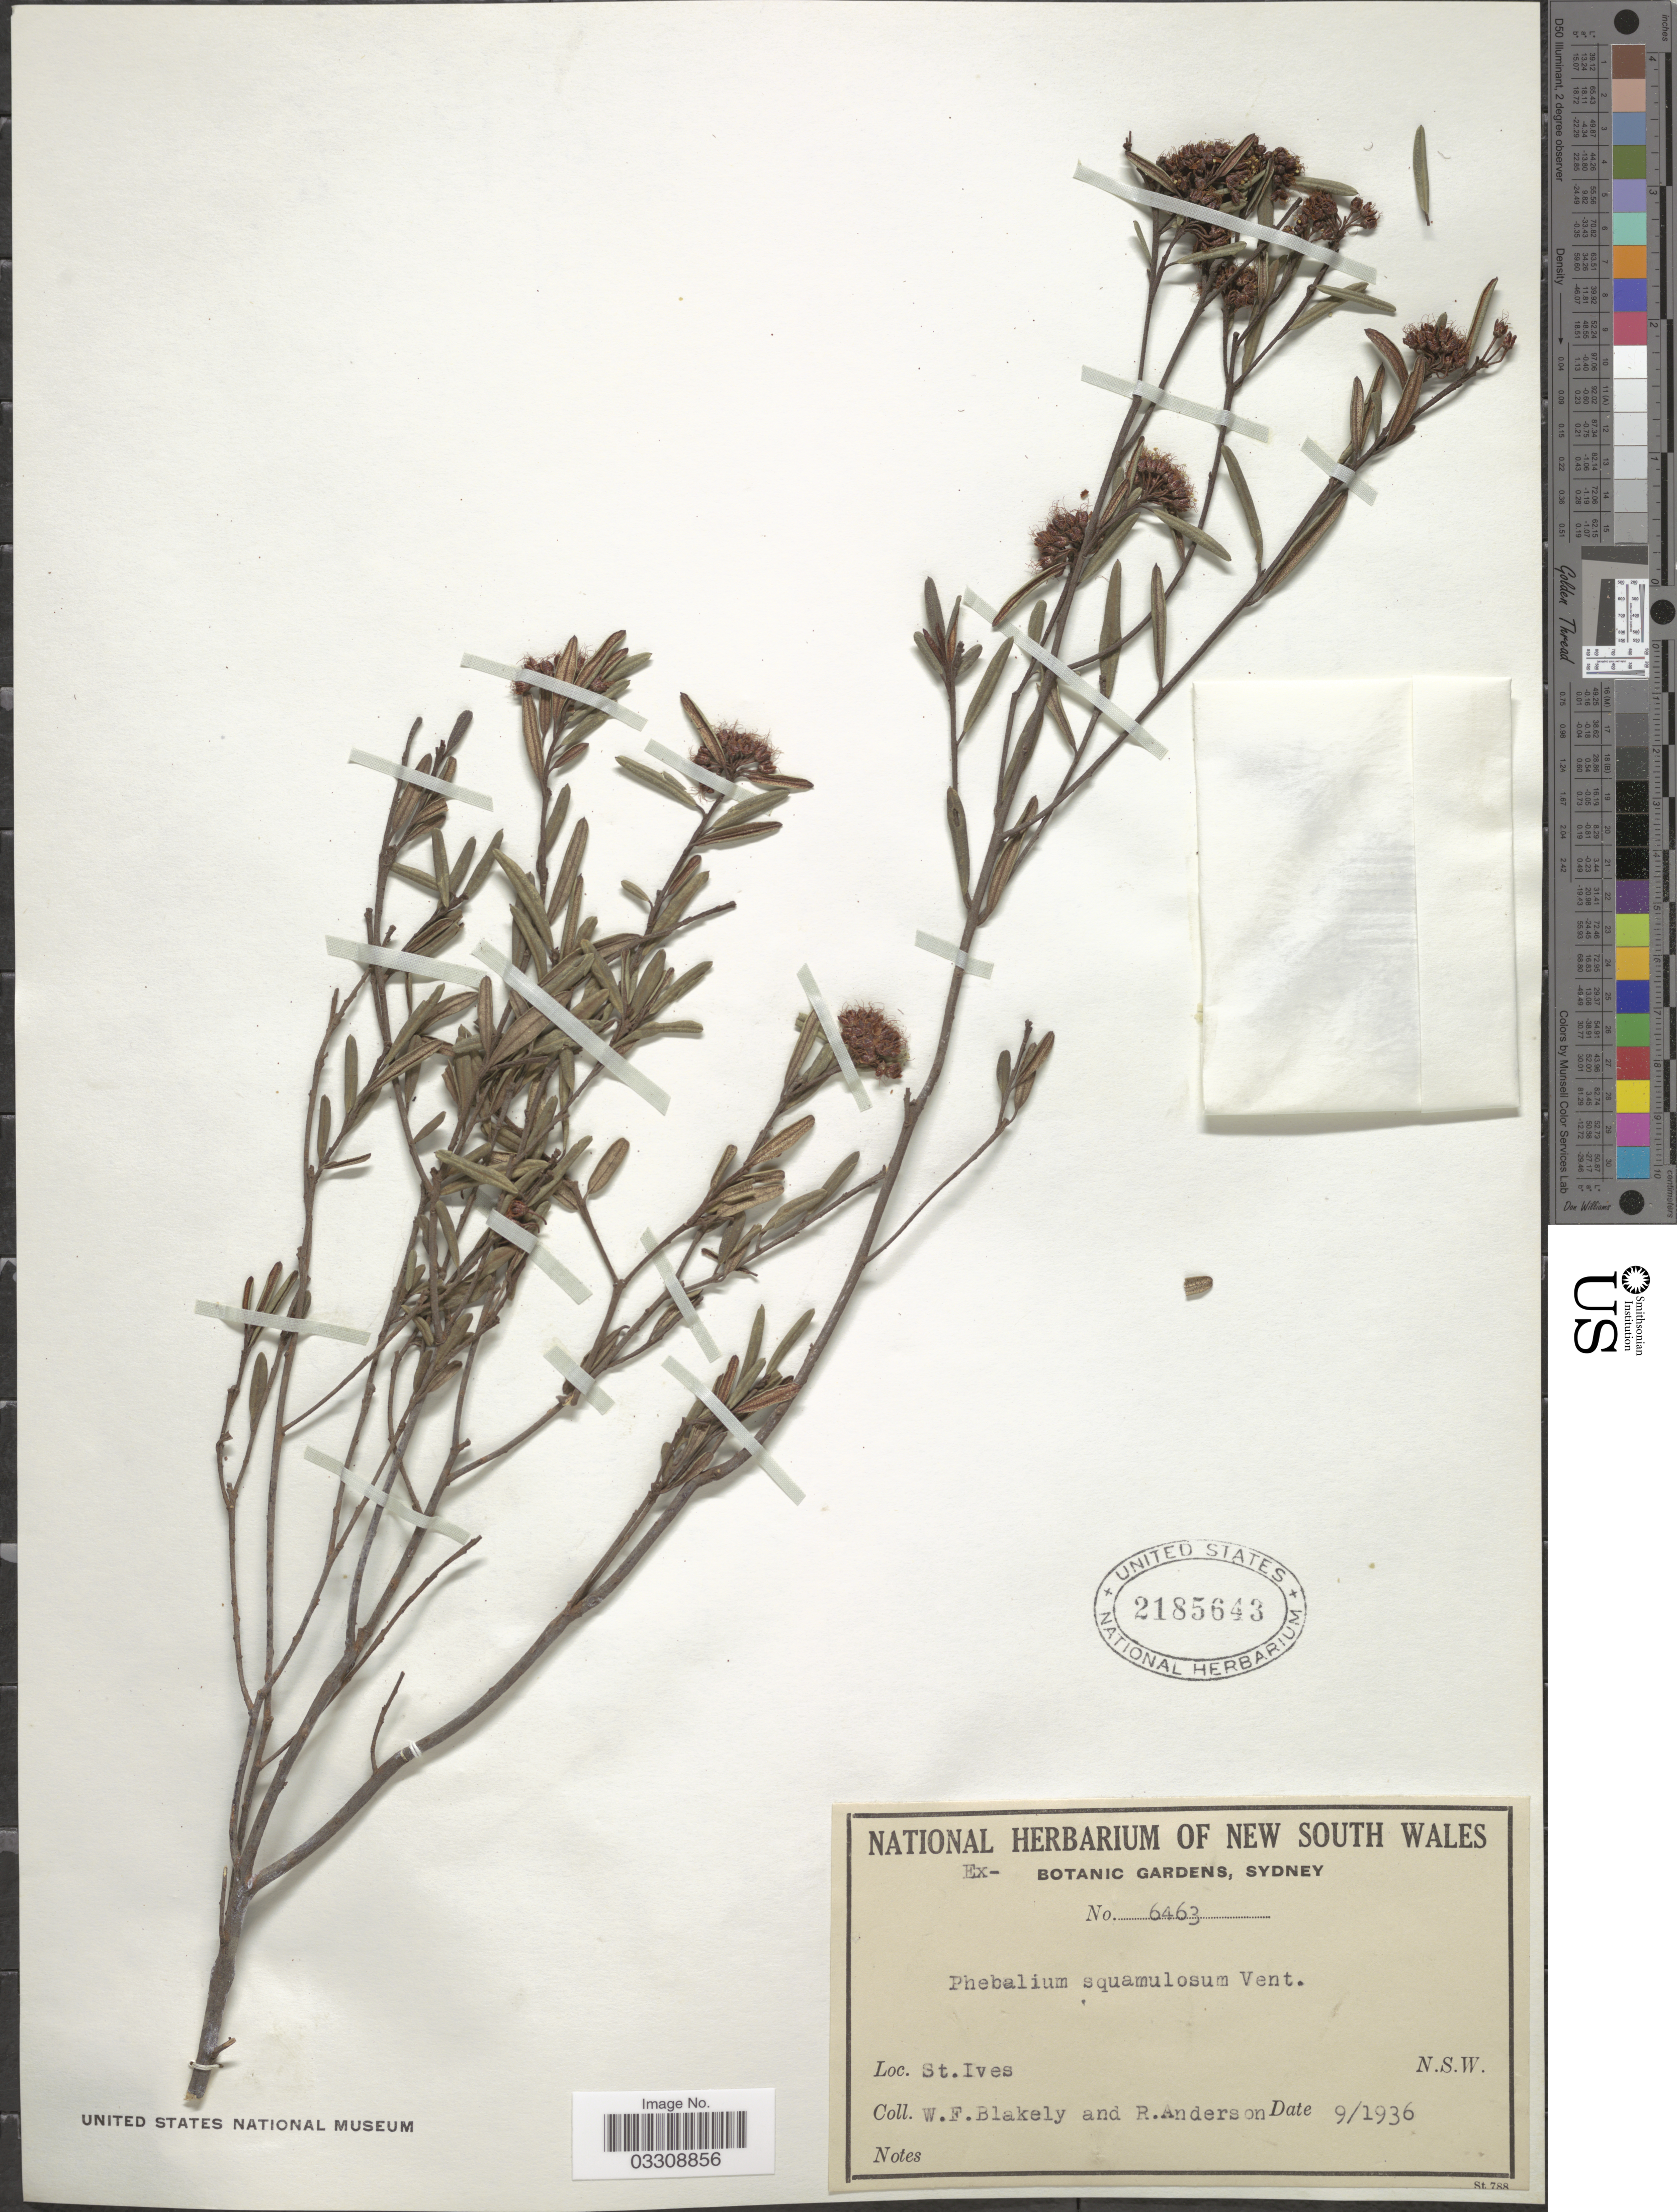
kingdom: Plantae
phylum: Tracheophyta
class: Magnoliopsida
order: Sapindales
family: Rutaceae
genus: Phebalium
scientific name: Phebalium squamulosum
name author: Vent.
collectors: W. Blakely & R. Anderson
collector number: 6463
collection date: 1936-09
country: Australia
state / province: New South Wales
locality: St. Ives.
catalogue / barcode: US 2185643